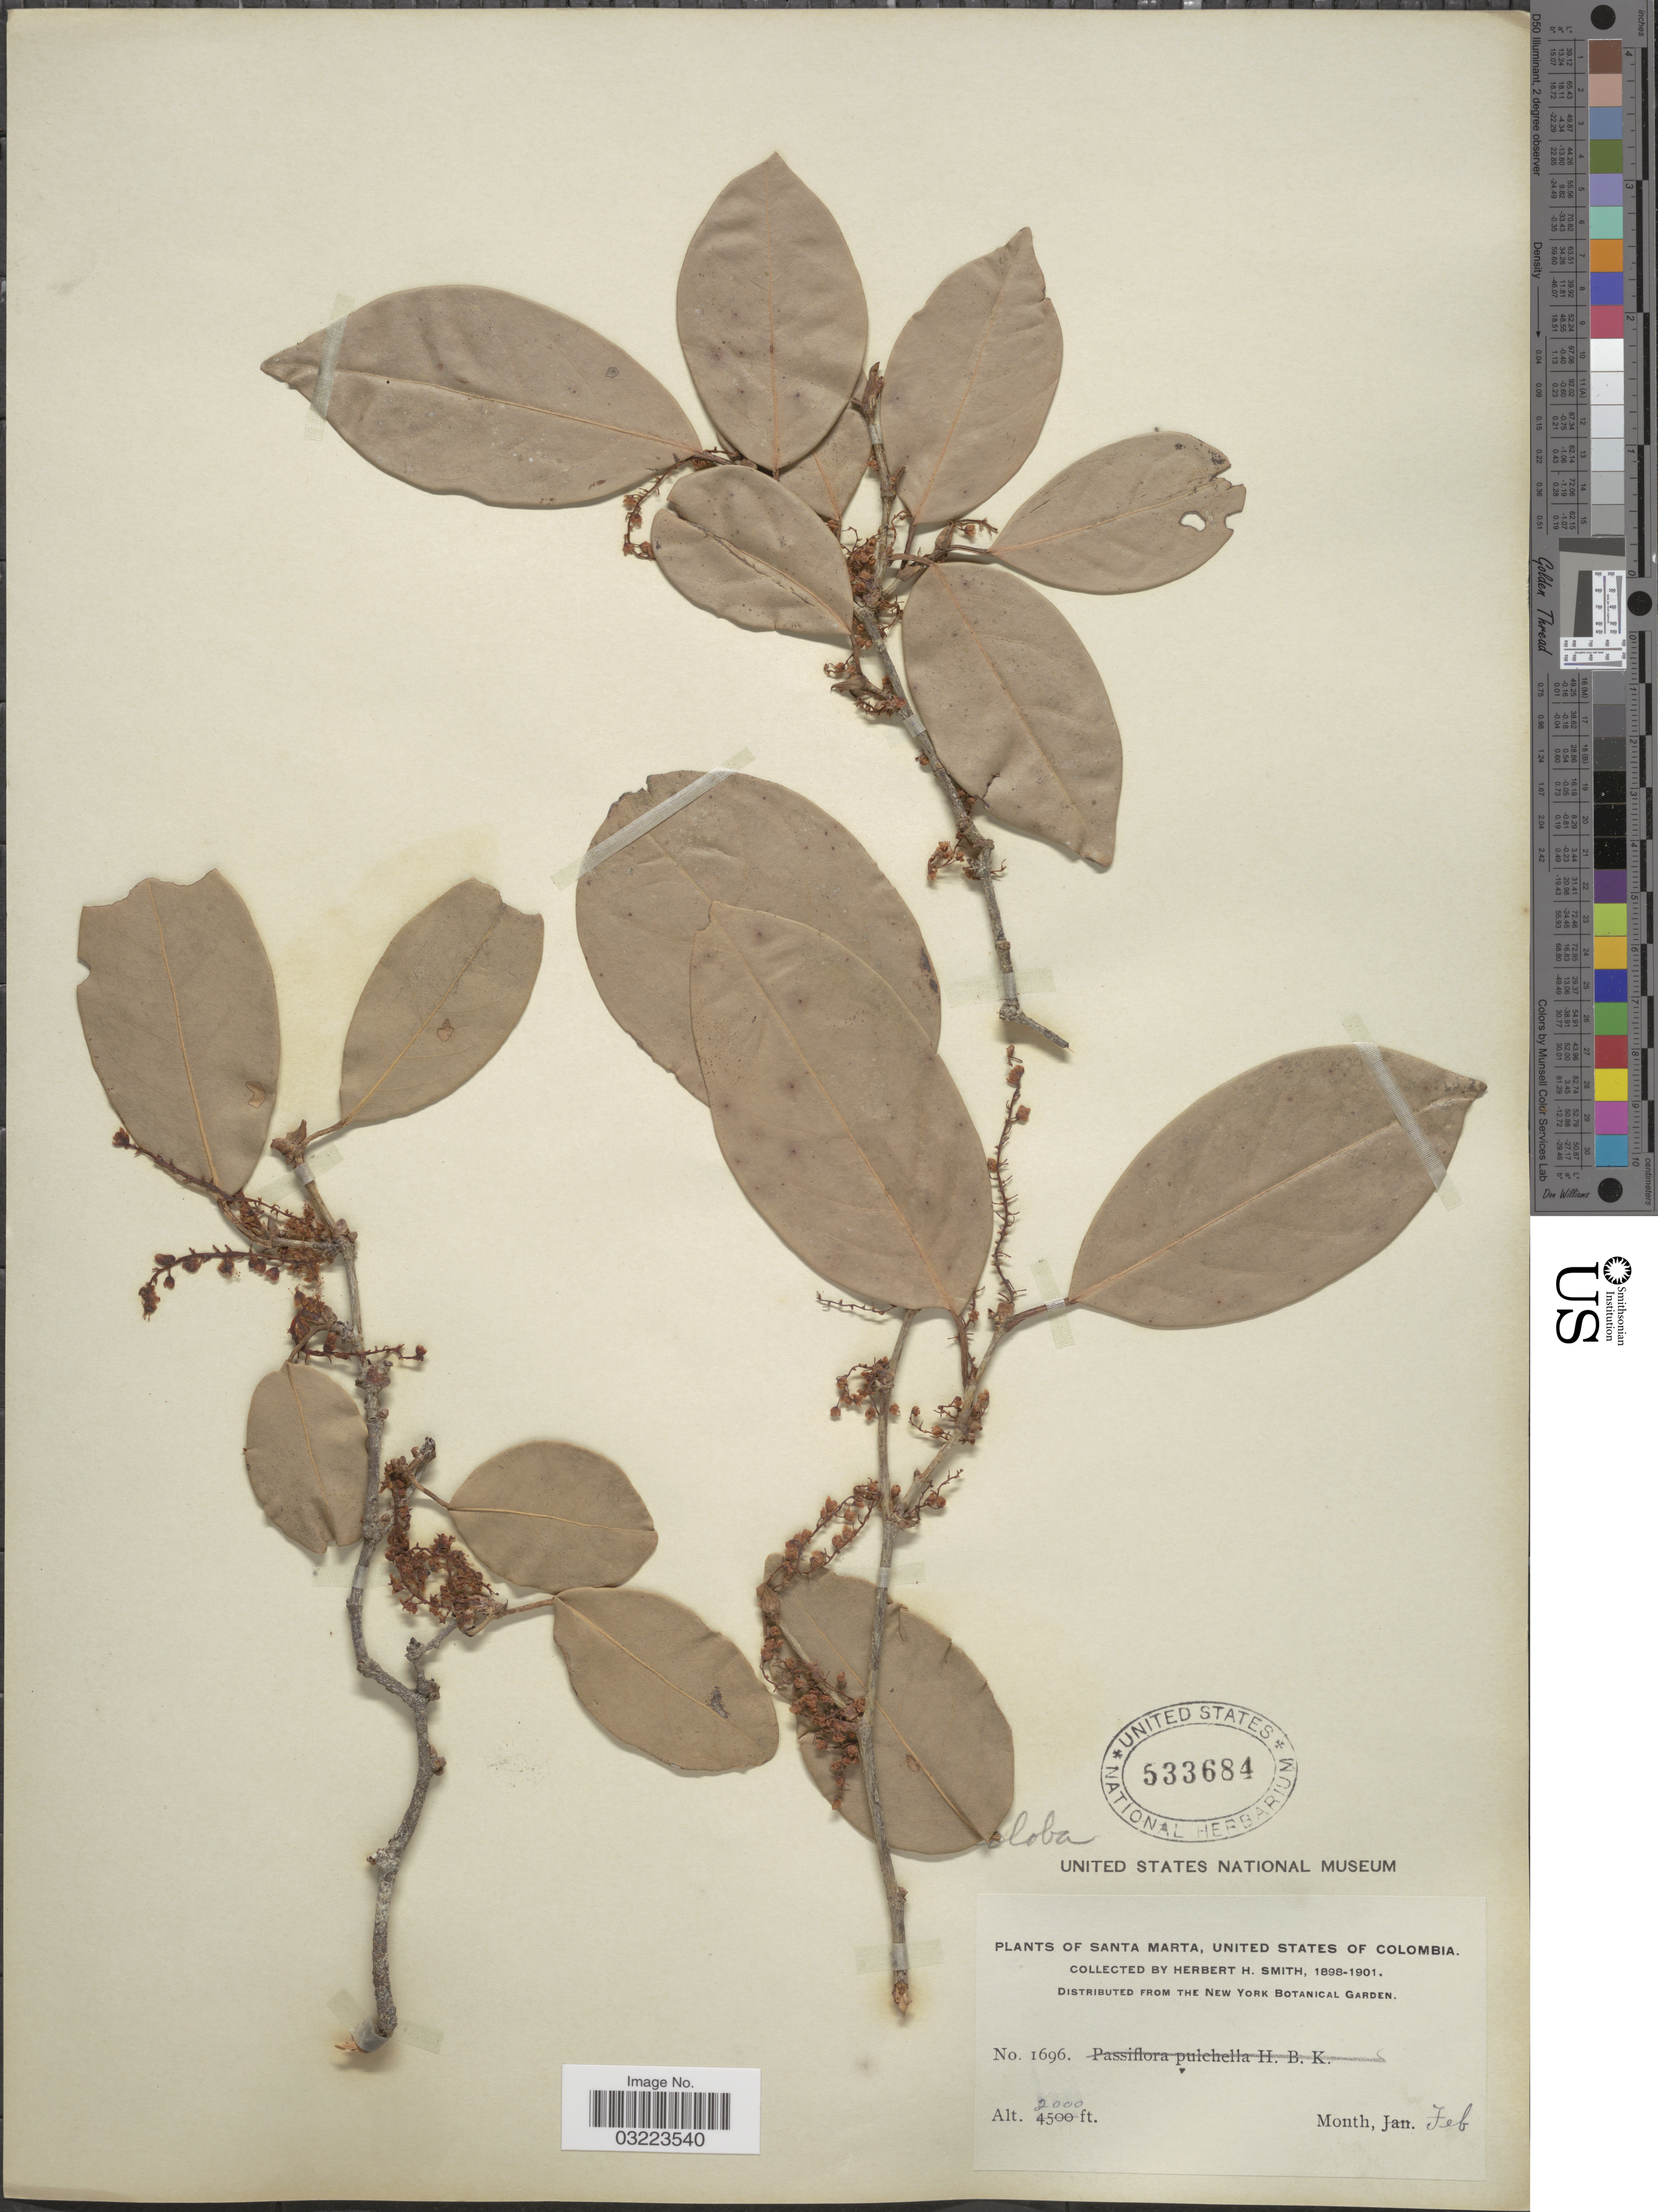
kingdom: Plantae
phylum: Tracheophyta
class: Magnoliopsida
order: Caryophyllales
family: Polygonaceae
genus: Coccoloba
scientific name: Coccoloba padiformis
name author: Meisn.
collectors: Herbert H. Smith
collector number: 1696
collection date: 1898-02/1901-02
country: Colombia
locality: Santa Marta, United States of Colombia.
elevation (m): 610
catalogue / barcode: US 533684